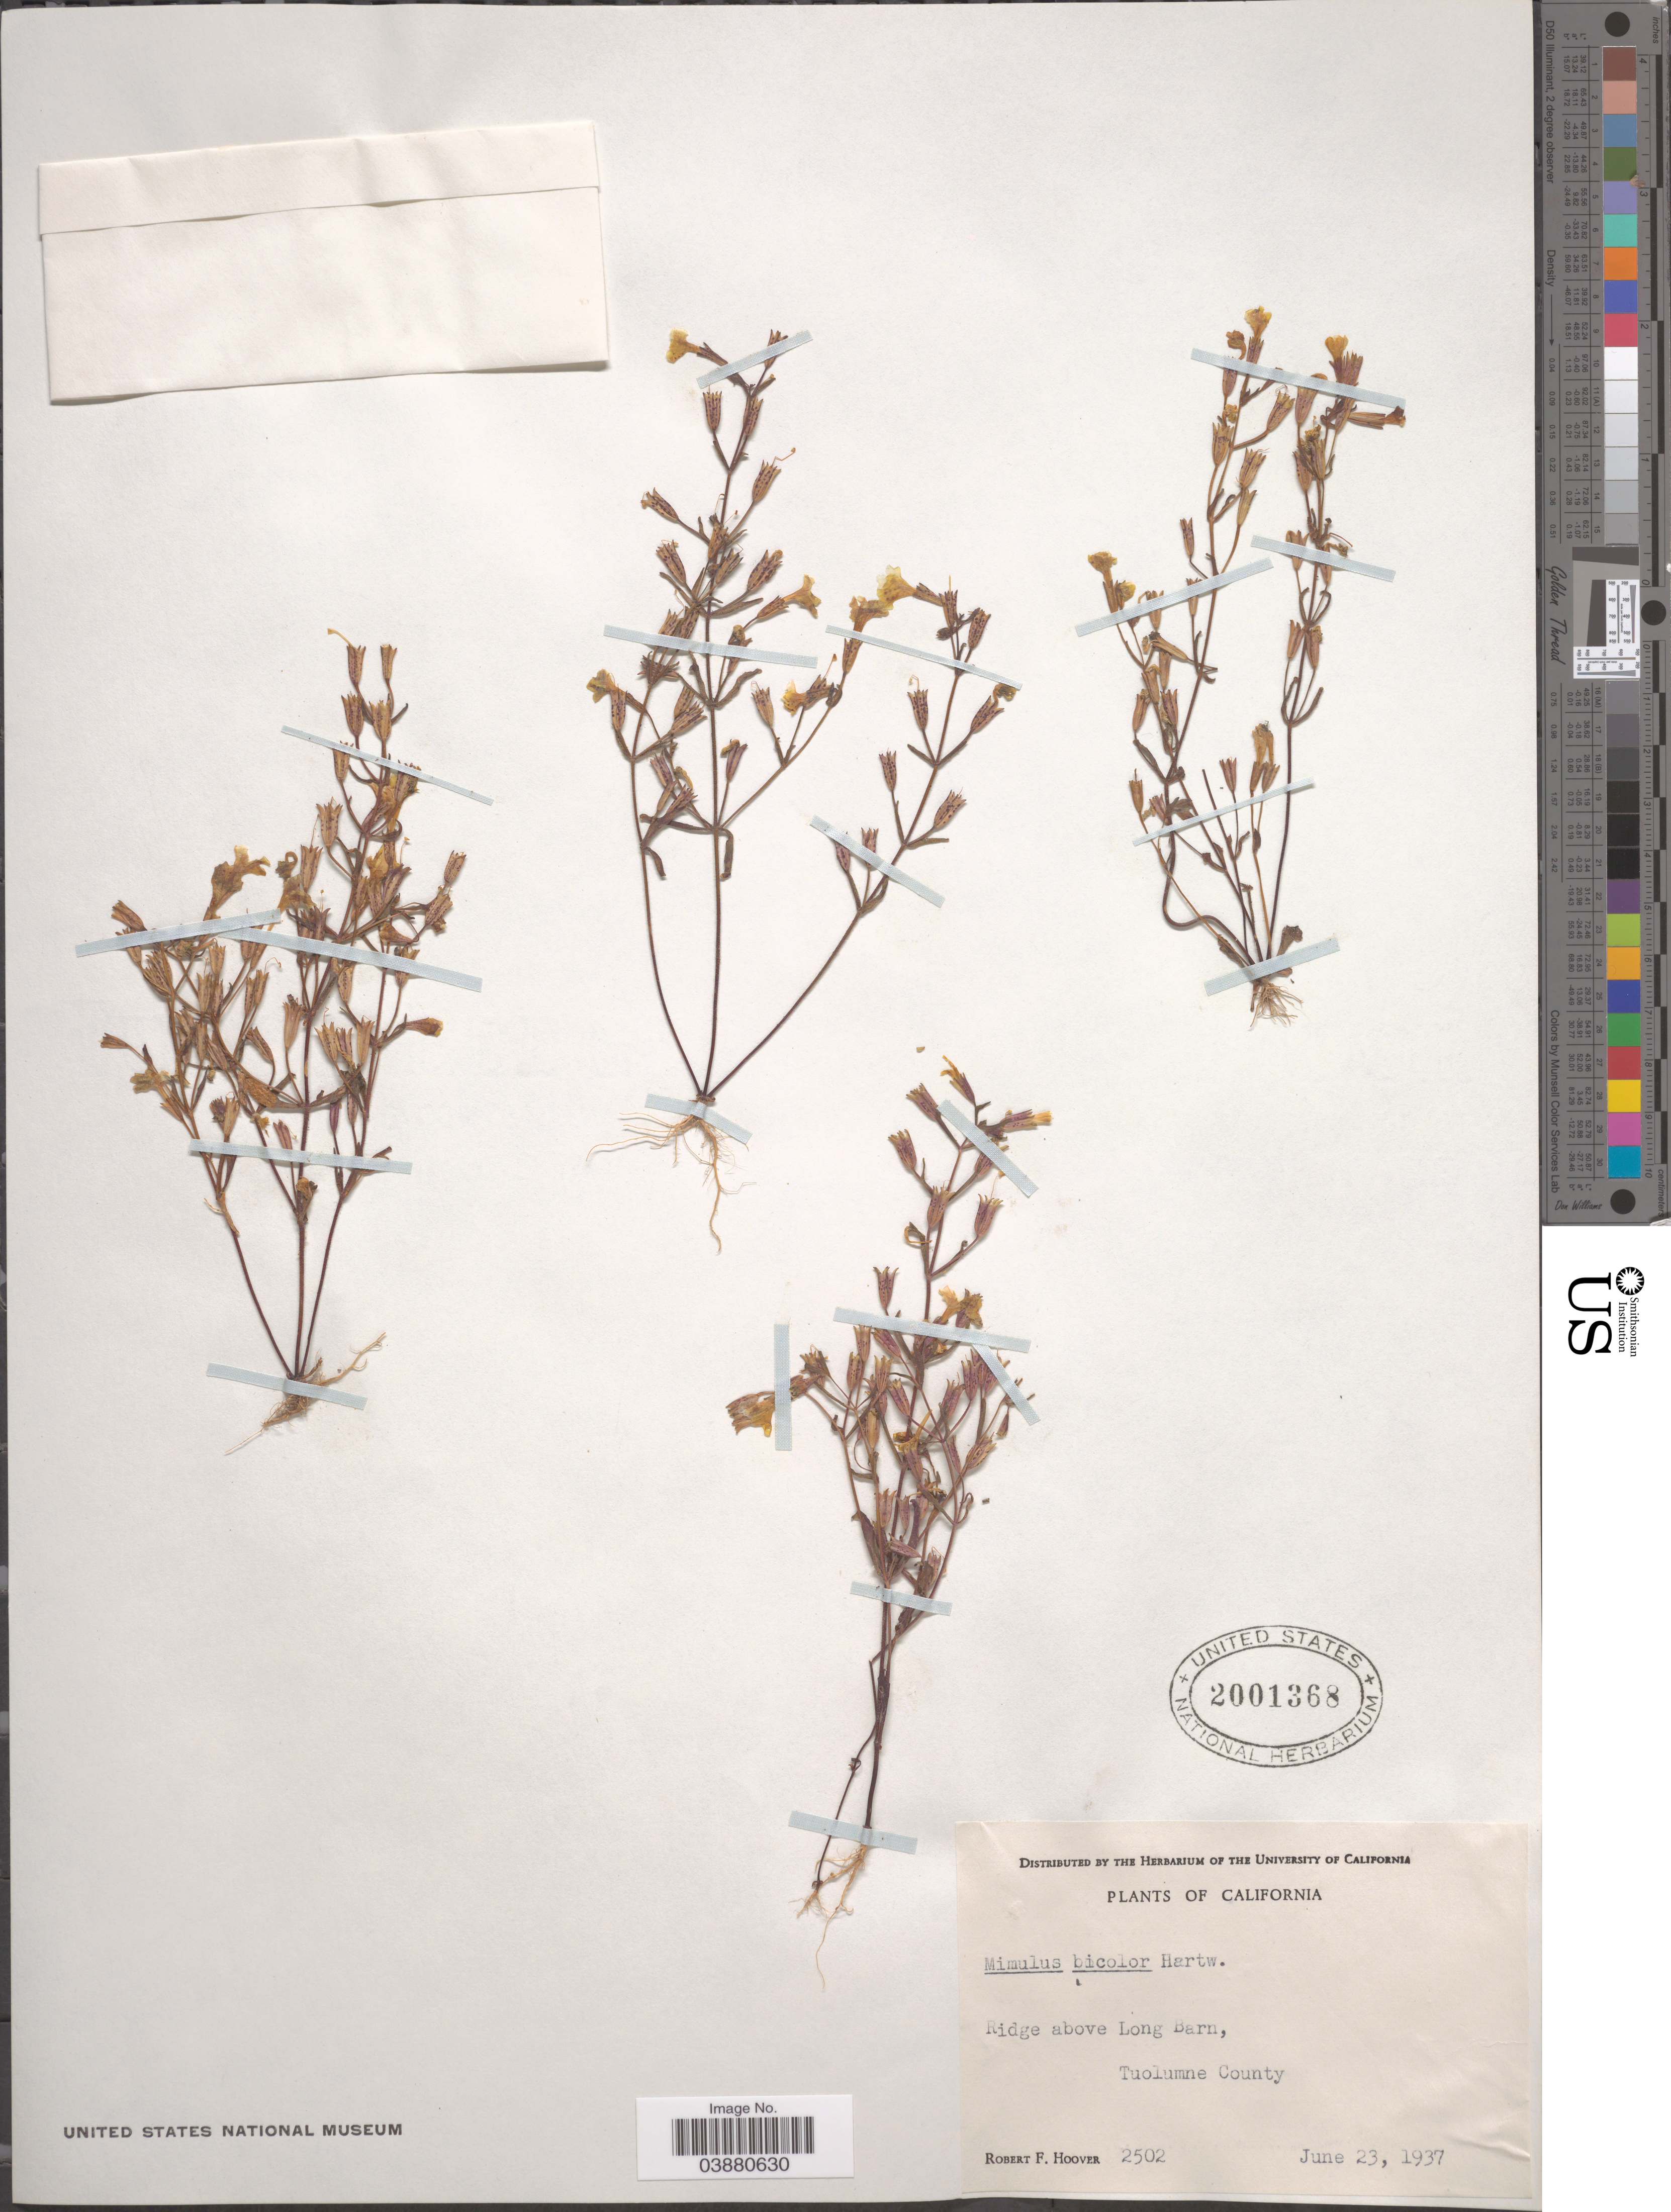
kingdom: Plantae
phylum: Tracheophyta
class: Magnoliopsida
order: Lamiales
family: Phrymaceae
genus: Mimulus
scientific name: Mimulus bicolor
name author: Hartw. ex Benth.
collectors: R. F. Hoover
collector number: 2502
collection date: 1937-06-23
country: United States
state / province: California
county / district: Tuolumne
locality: Ridge above Long Barn, Tuolumne County.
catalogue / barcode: US 2001368